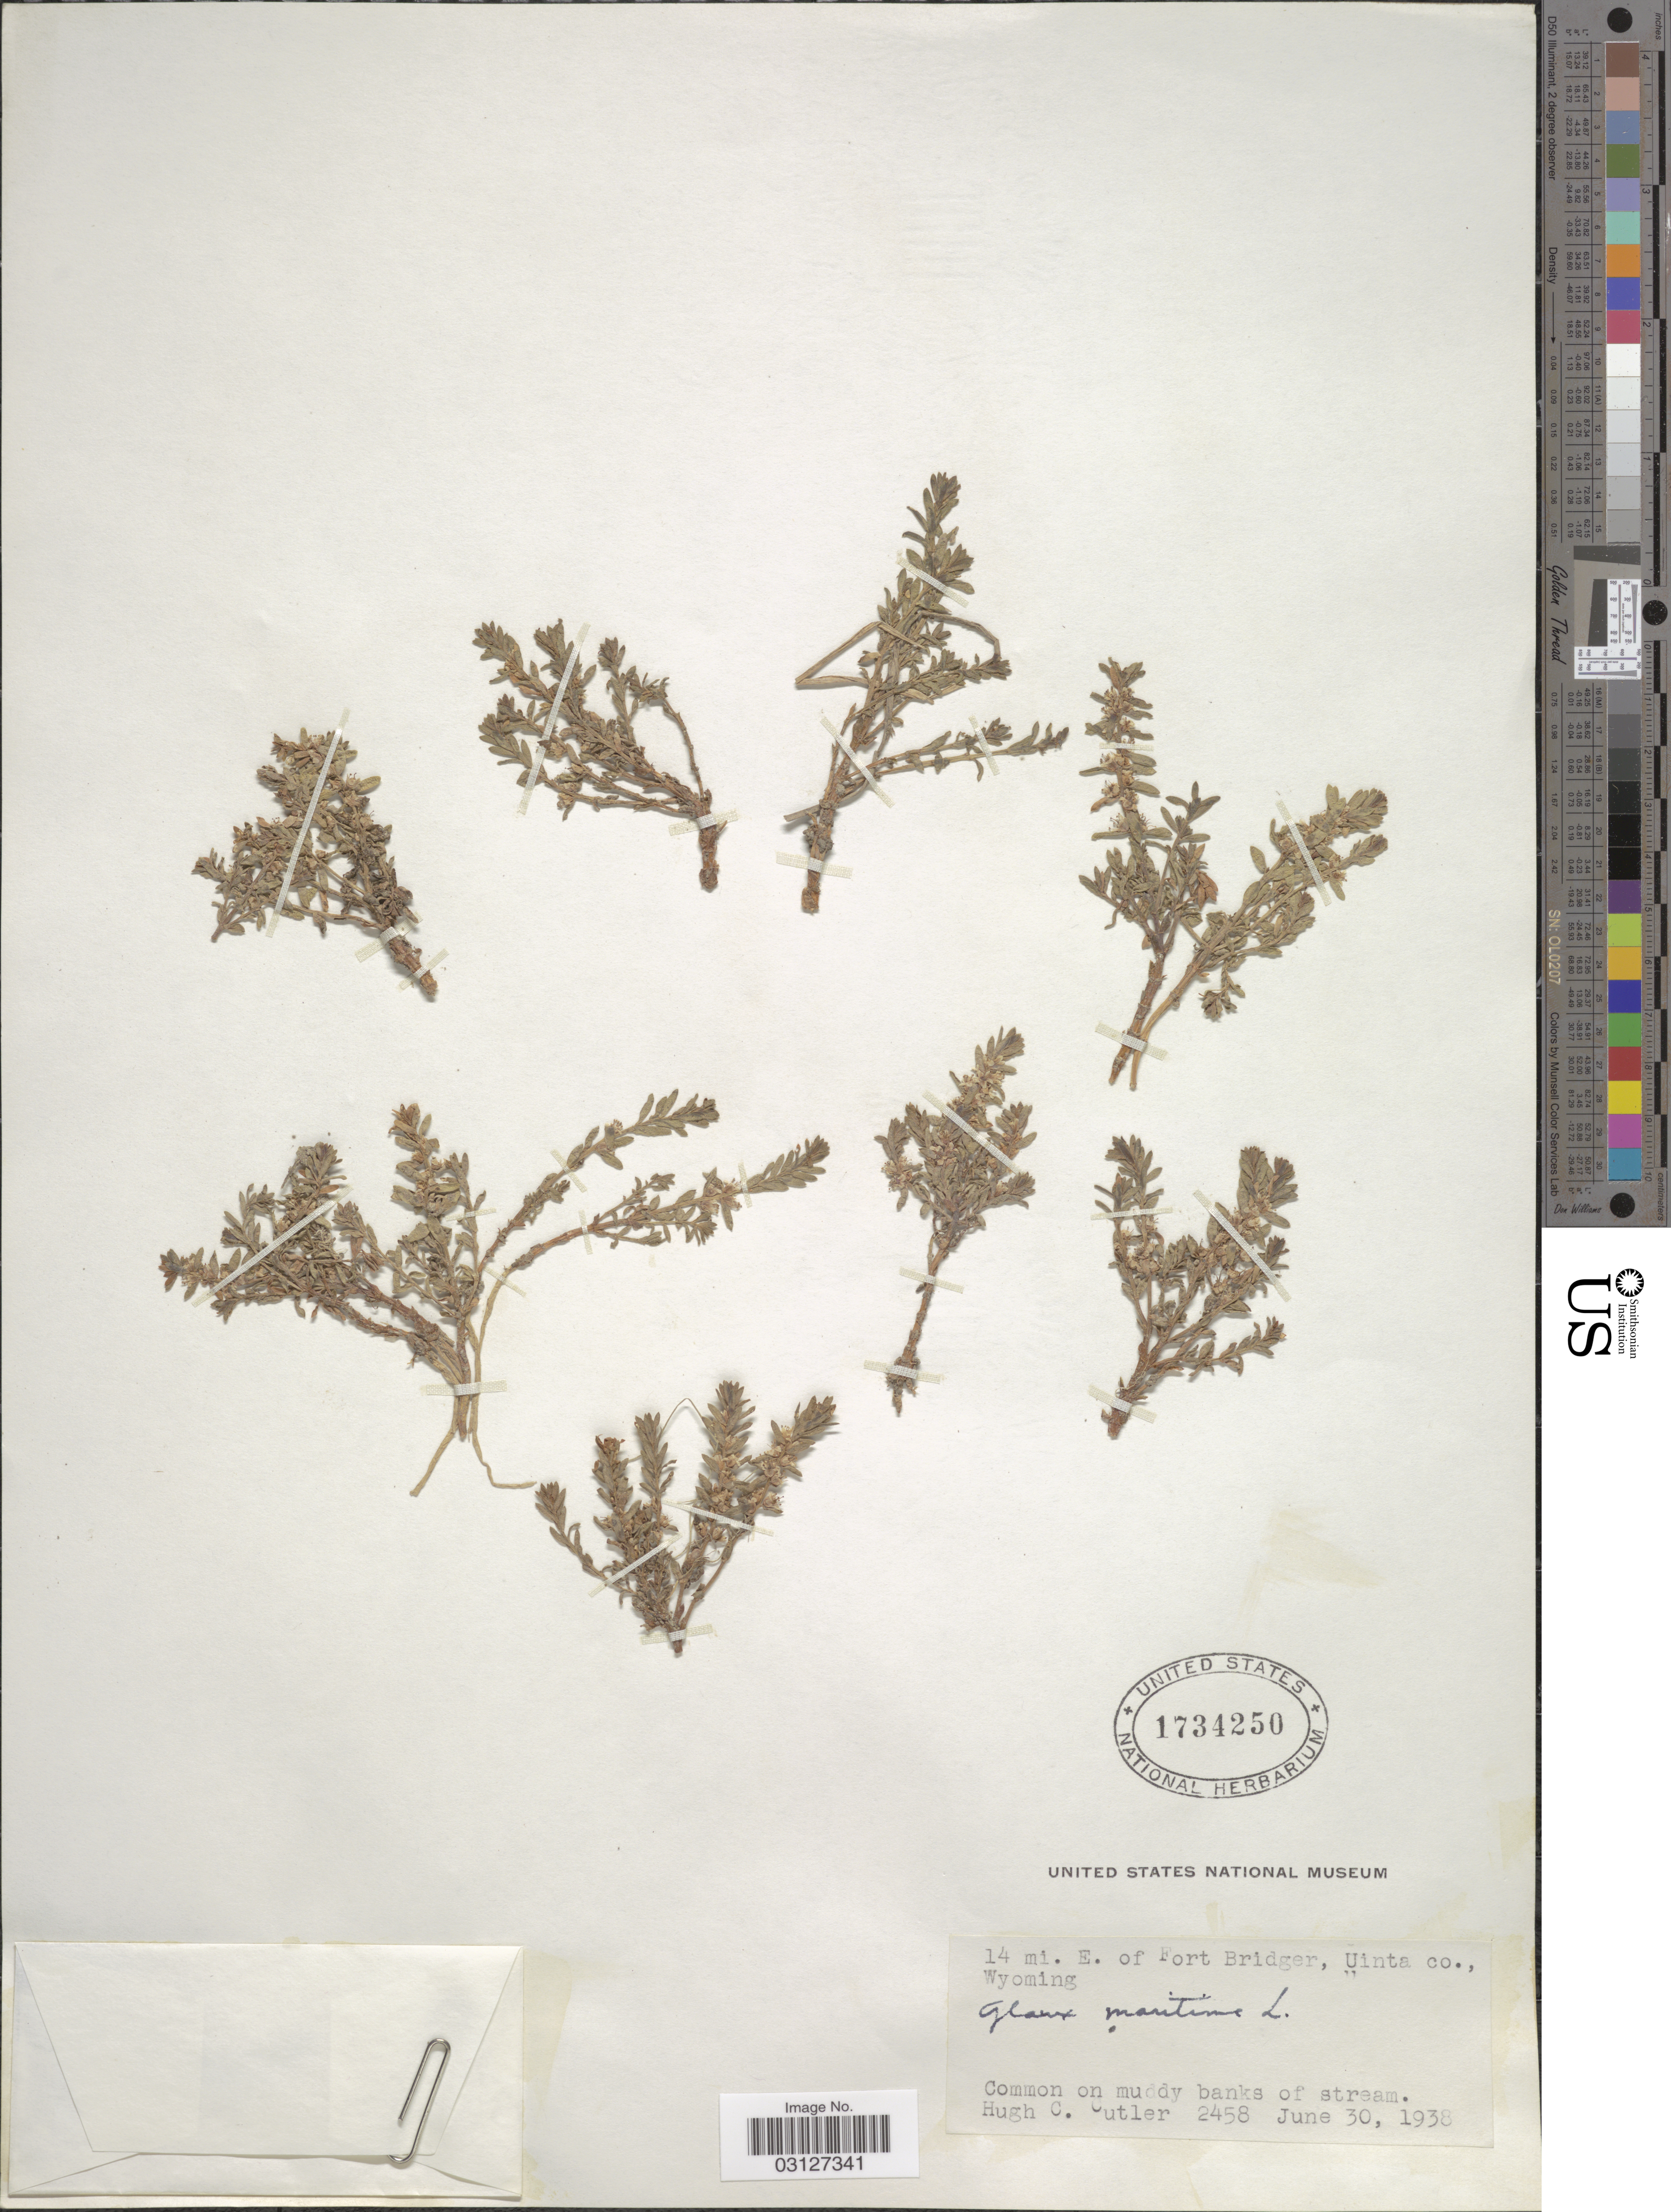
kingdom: Plantae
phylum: Tracheophyta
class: Magnoliopsida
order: Ericales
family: Primulaceae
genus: Glaux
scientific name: Glaux maritima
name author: L.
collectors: H. C. Cutler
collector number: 2458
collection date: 1938-06-30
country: United States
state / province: Wyoming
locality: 14 mi. E. of Fort Bridger, Uinta co.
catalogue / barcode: US 1734250